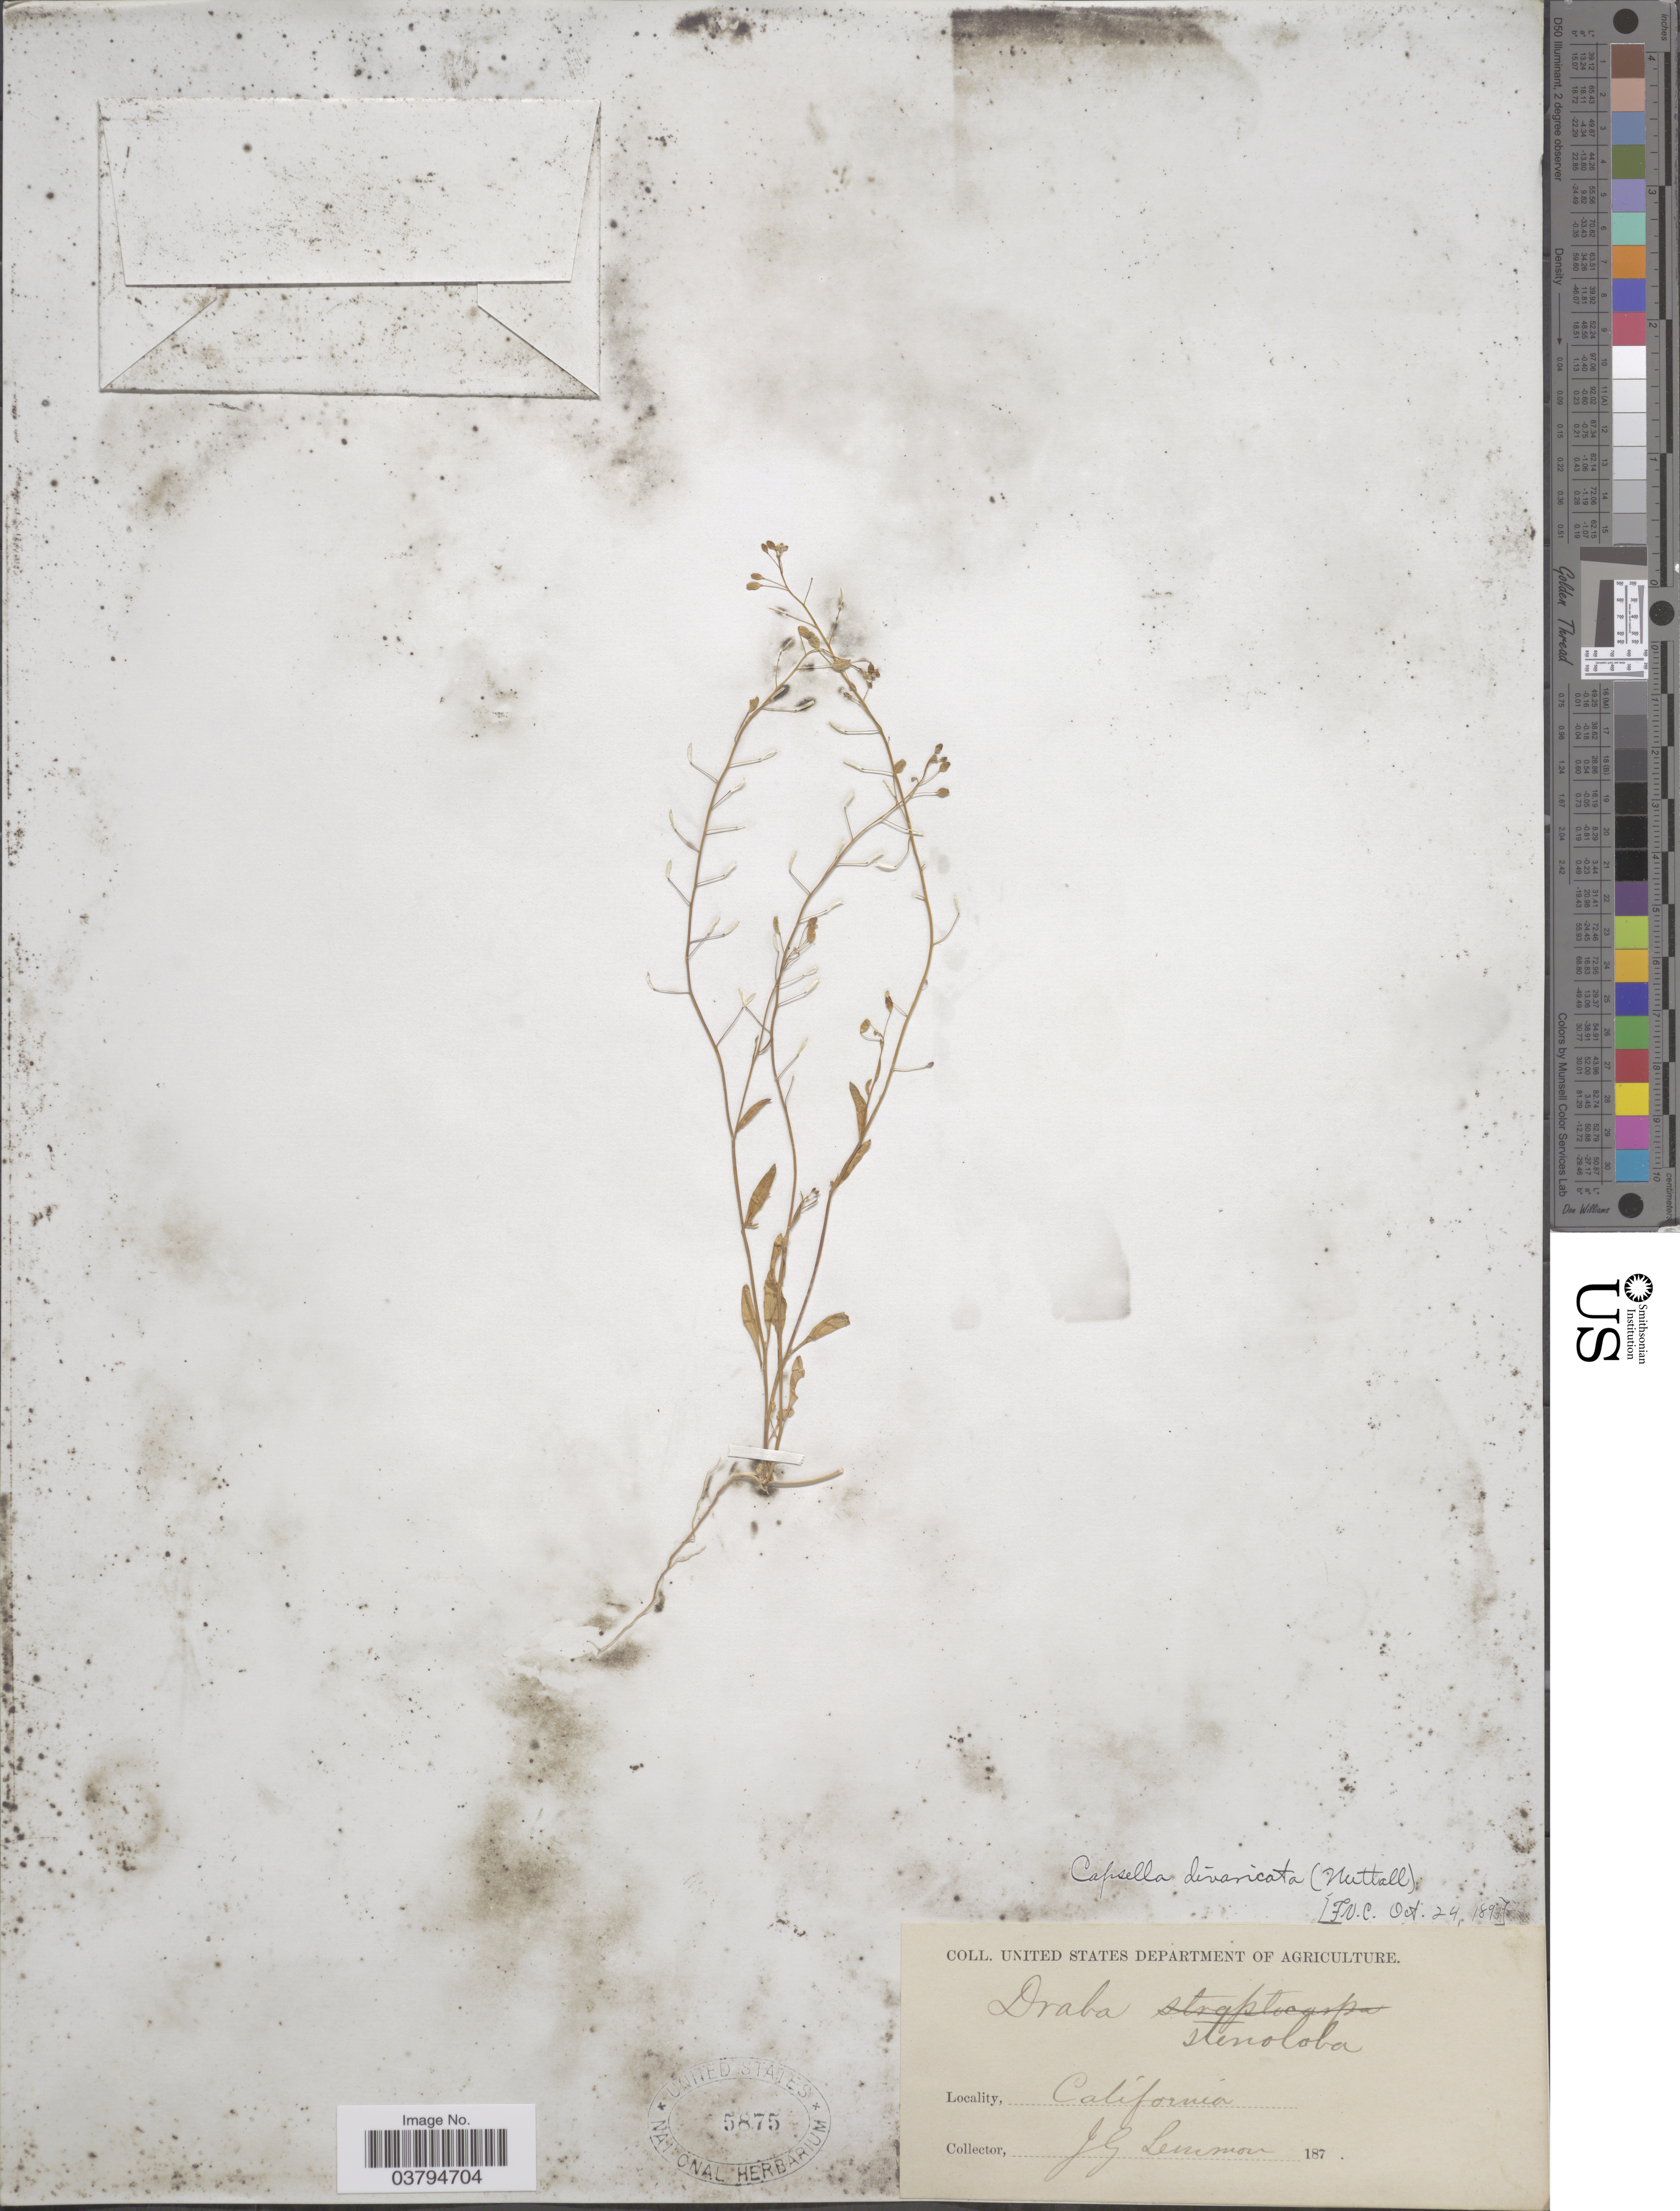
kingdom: Plantae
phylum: Tracheophyta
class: Magnoliopsida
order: Brassicales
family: Brassicaceae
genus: Hornungia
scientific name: Hornungia procumbens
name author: (L.) Hayek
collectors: J. Lemmon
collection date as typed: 187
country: United States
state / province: California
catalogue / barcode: US 5875